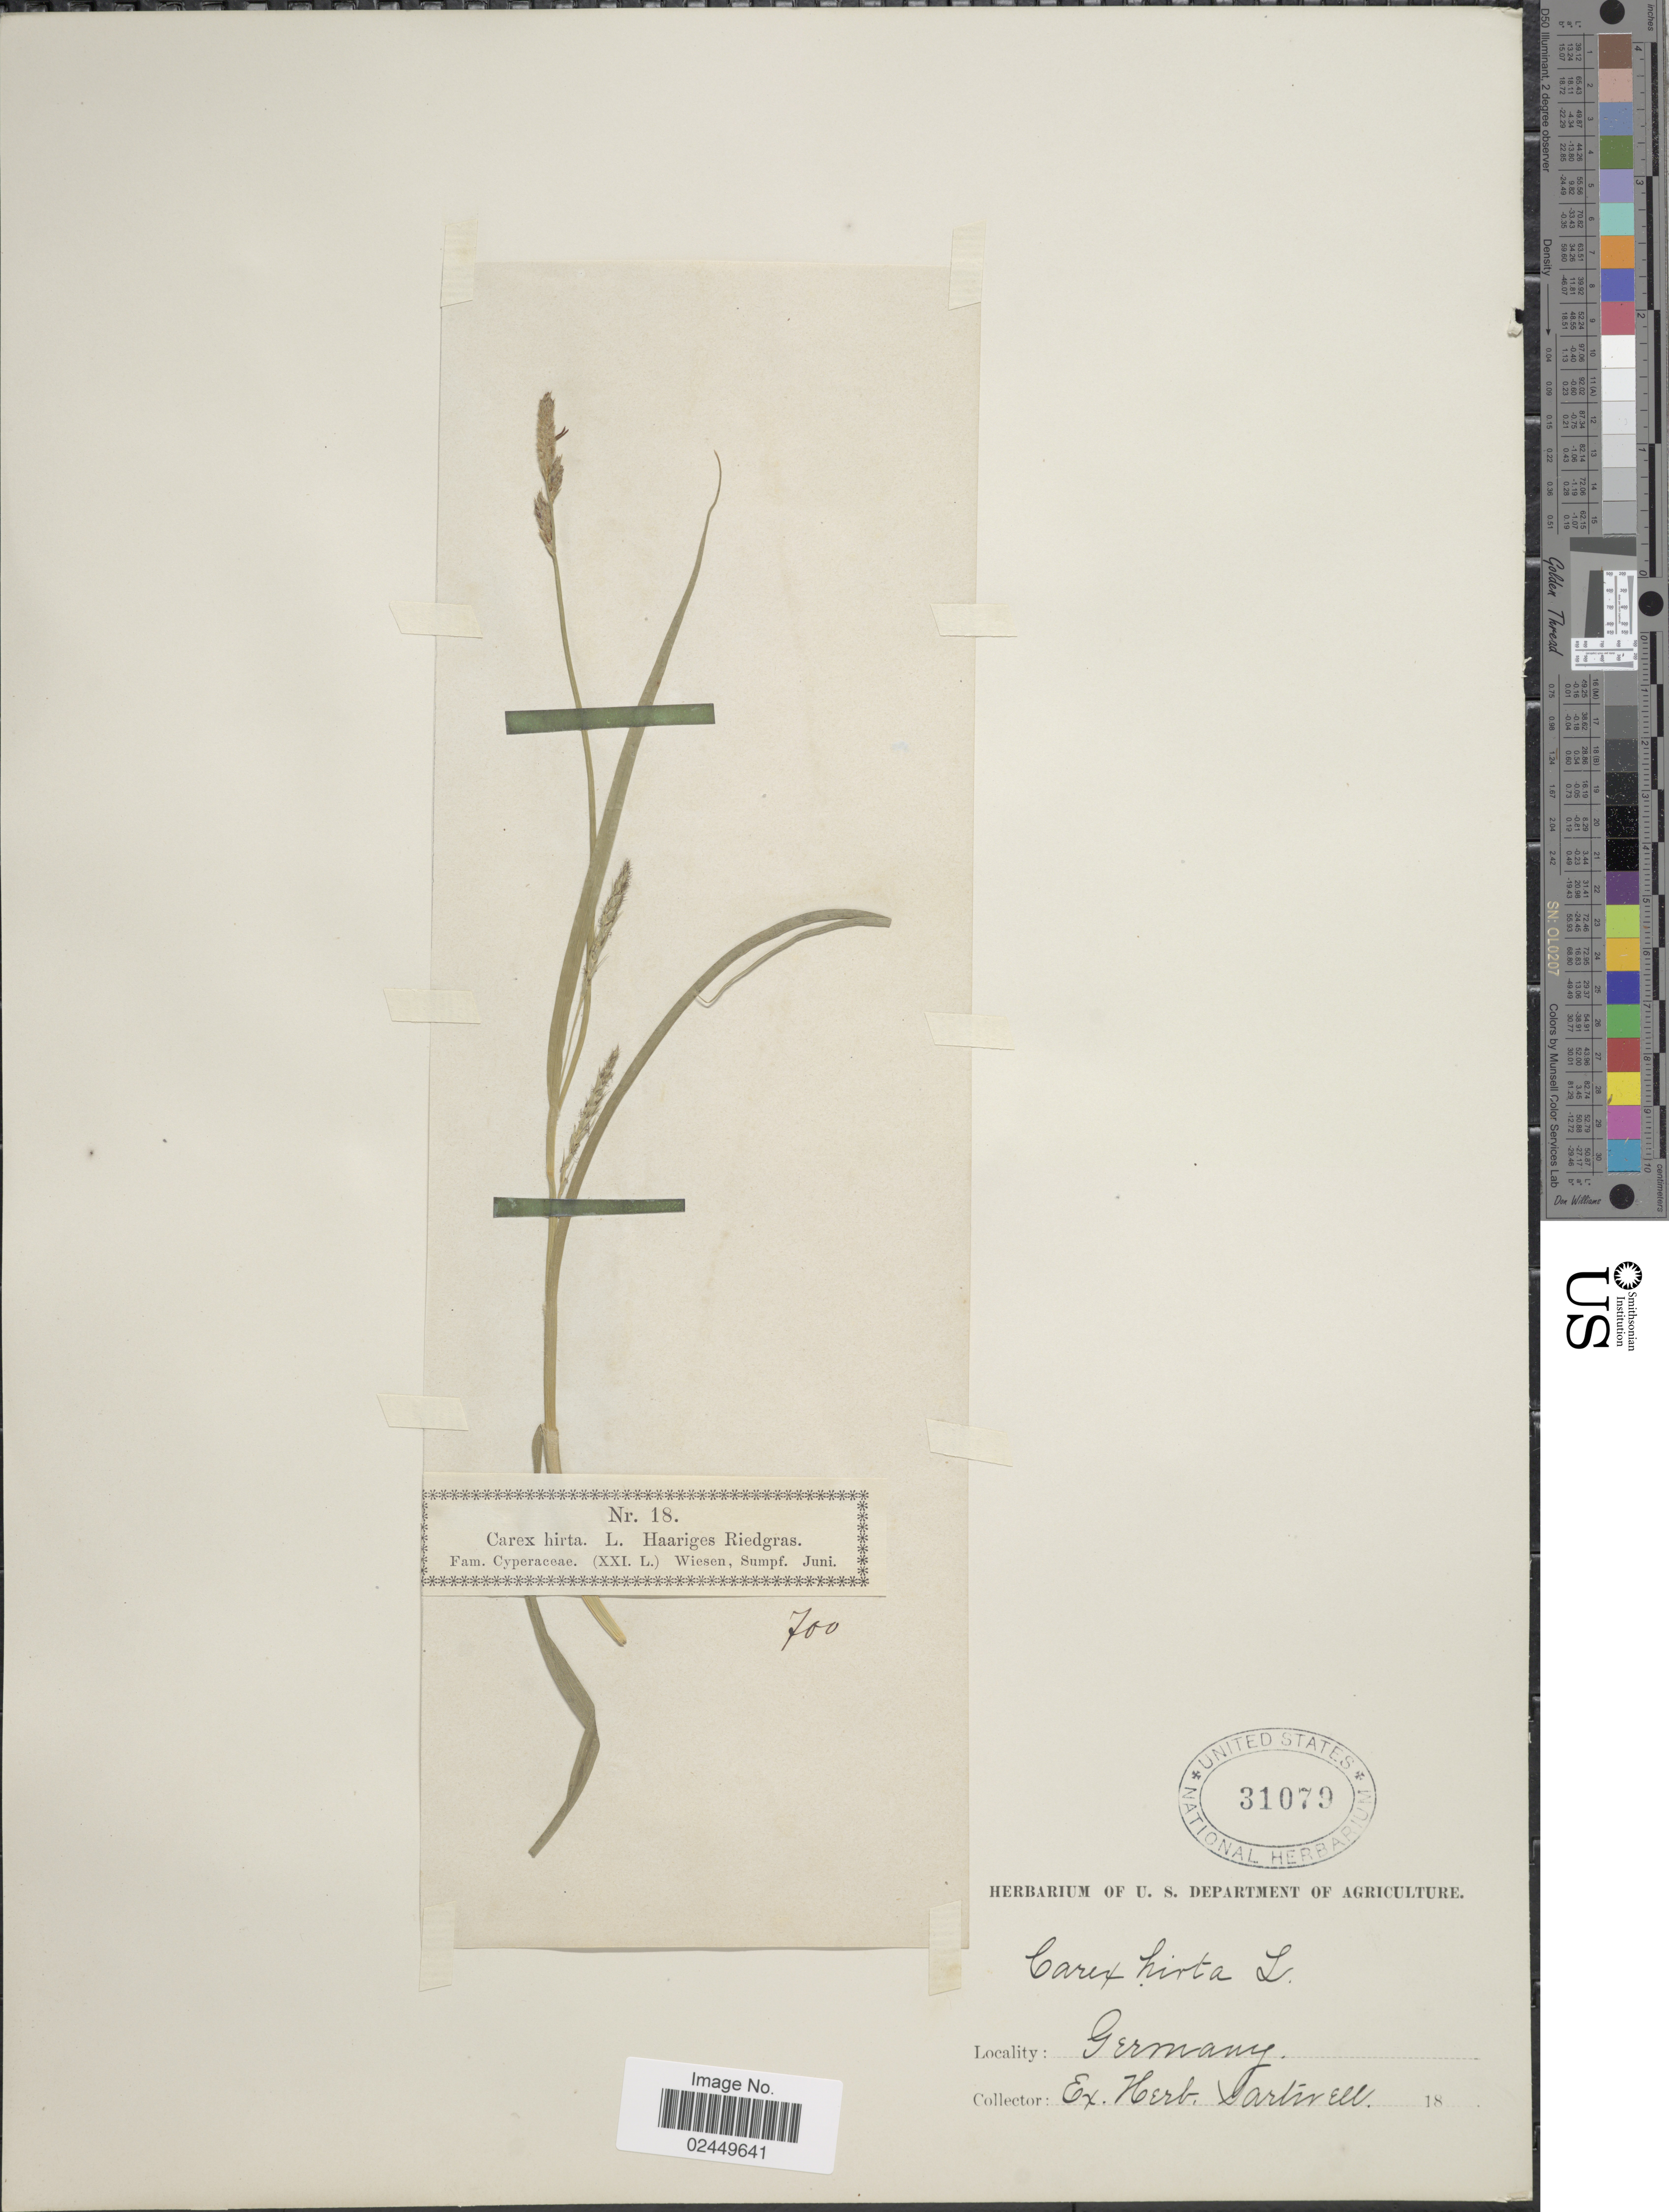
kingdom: Plantae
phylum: Tracheophyta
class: Liliopsida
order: Poales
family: Cyperaceae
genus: Carex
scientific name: Carex hirta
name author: L.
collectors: ex herb. Sartwell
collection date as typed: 18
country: Germany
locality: Germany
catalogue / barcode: US 31079